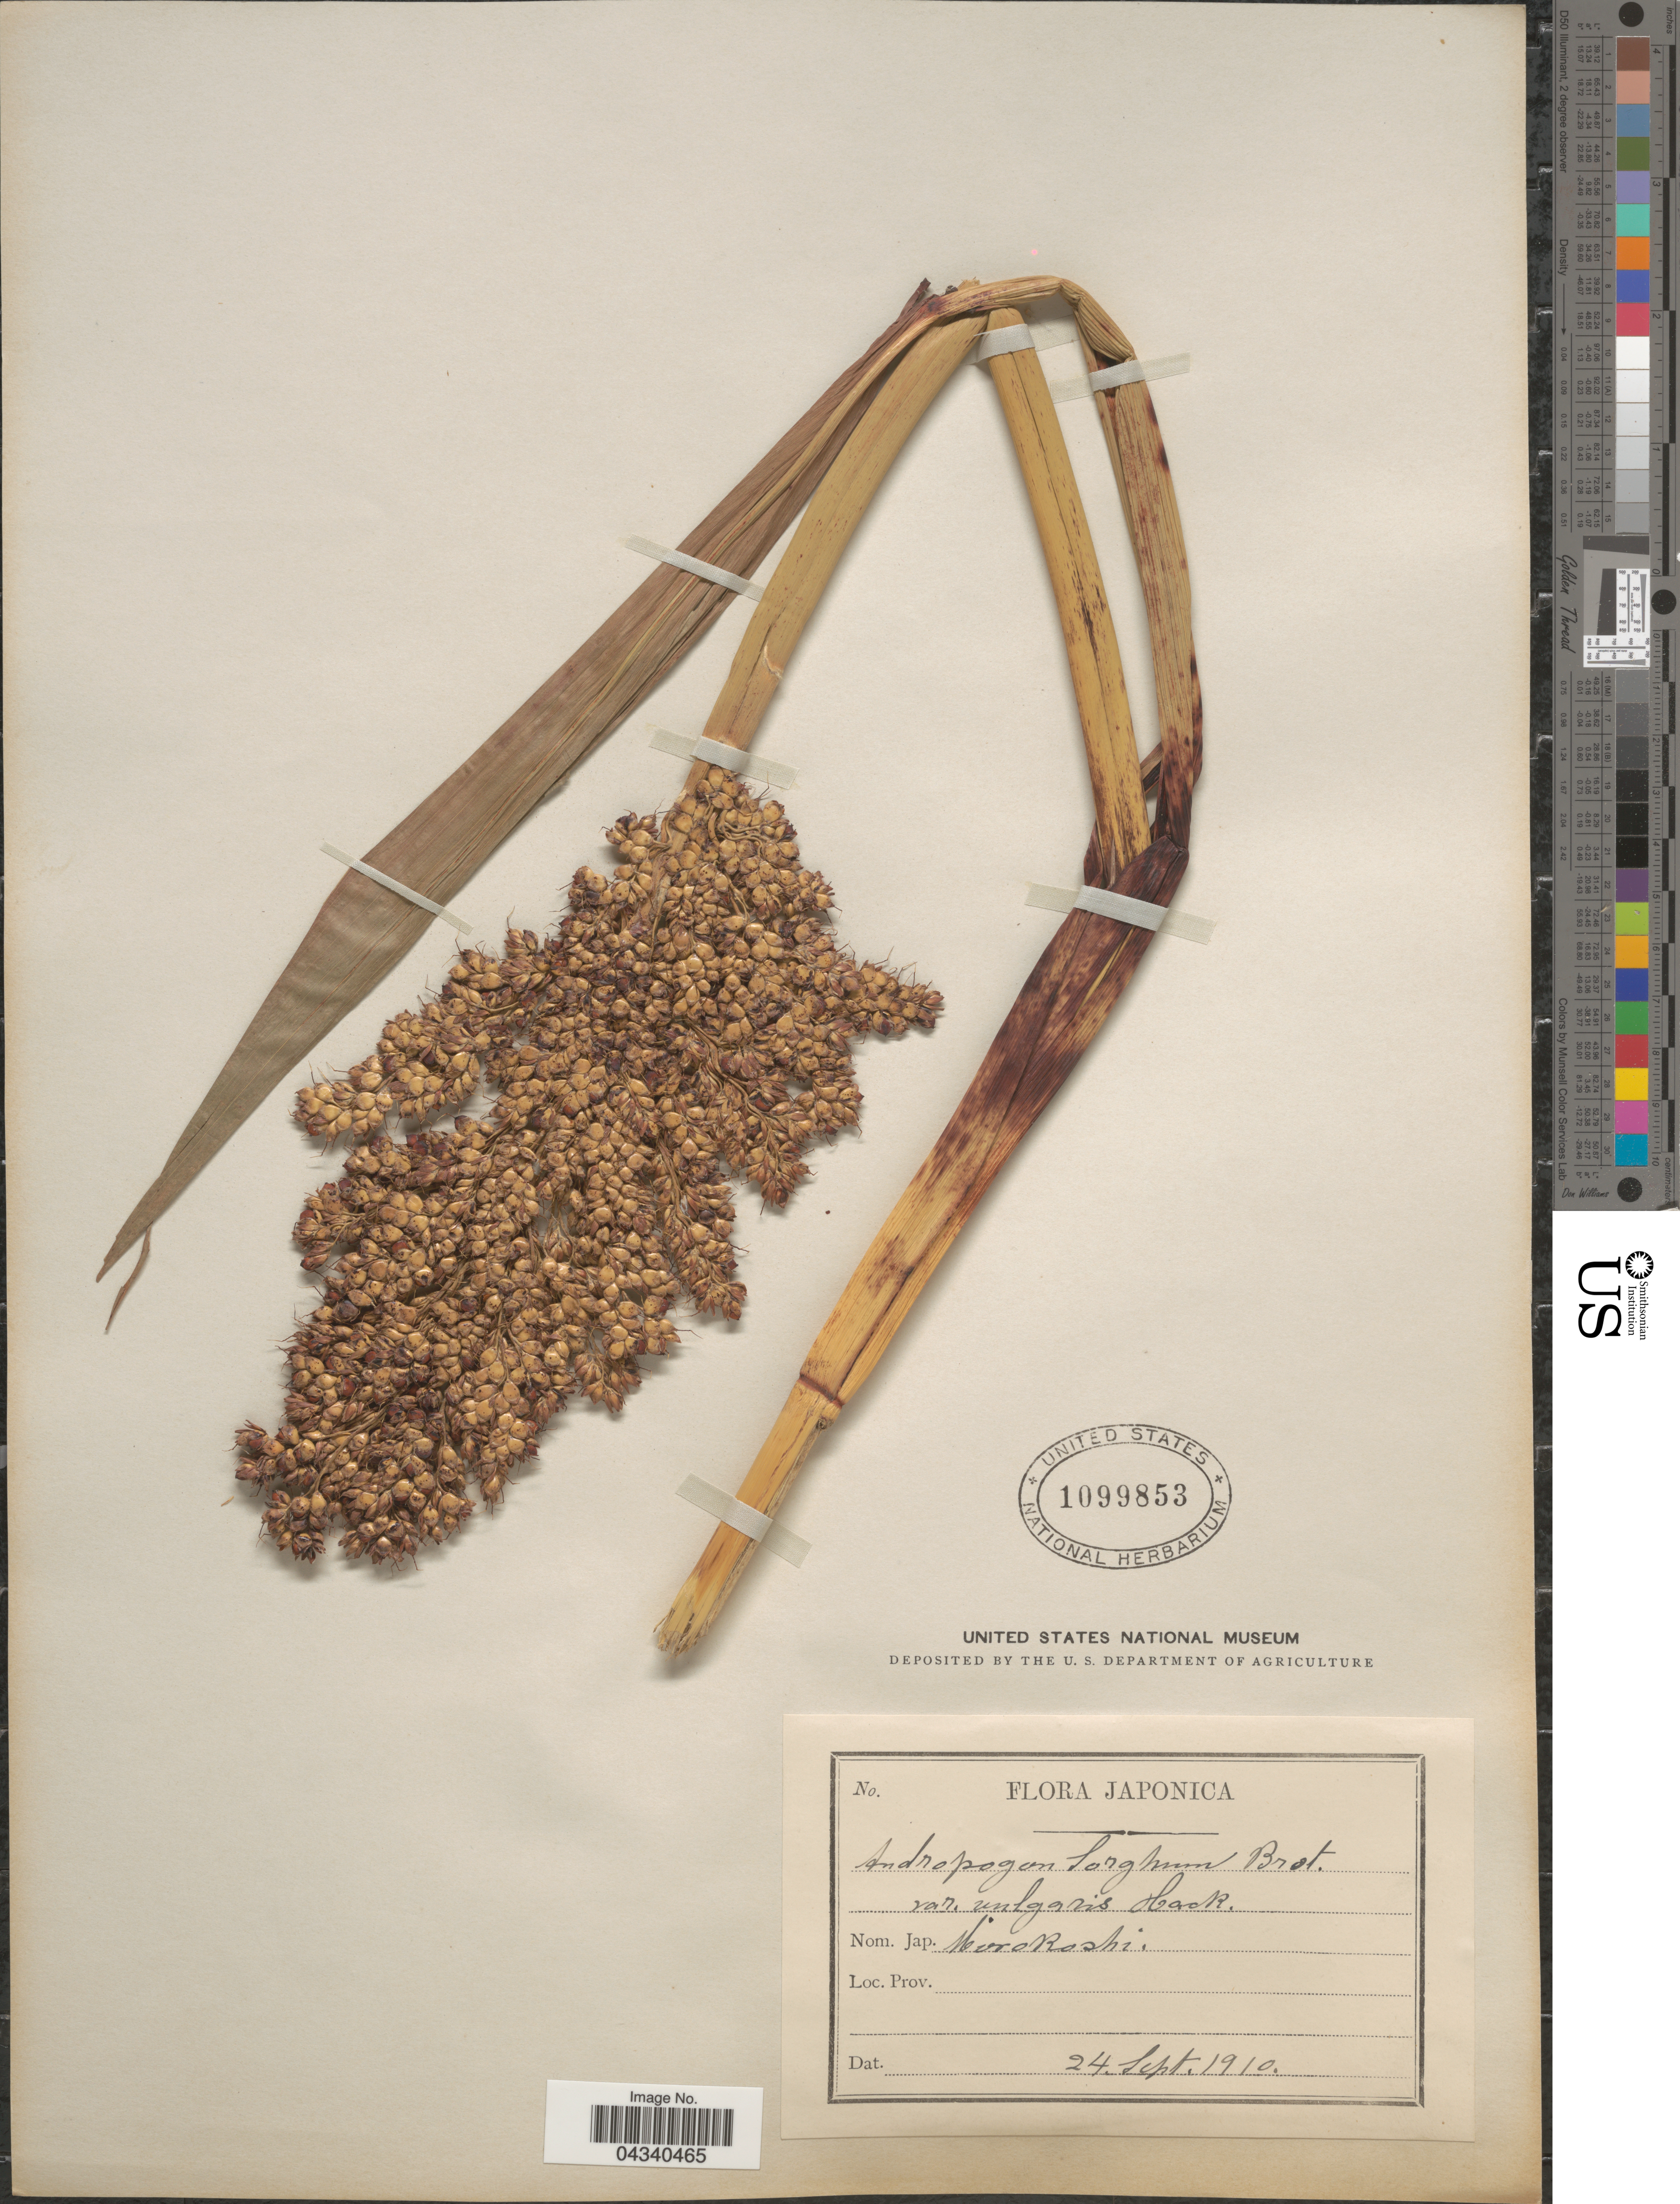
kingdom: Plantae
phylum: Tracheophyta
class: Liliopsida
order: Poales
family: Poaceae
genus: Sorghum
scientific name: Sorghum bicolor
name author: (L.) Moench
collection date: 1910-09-24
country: Japan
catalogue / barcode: US 1099853